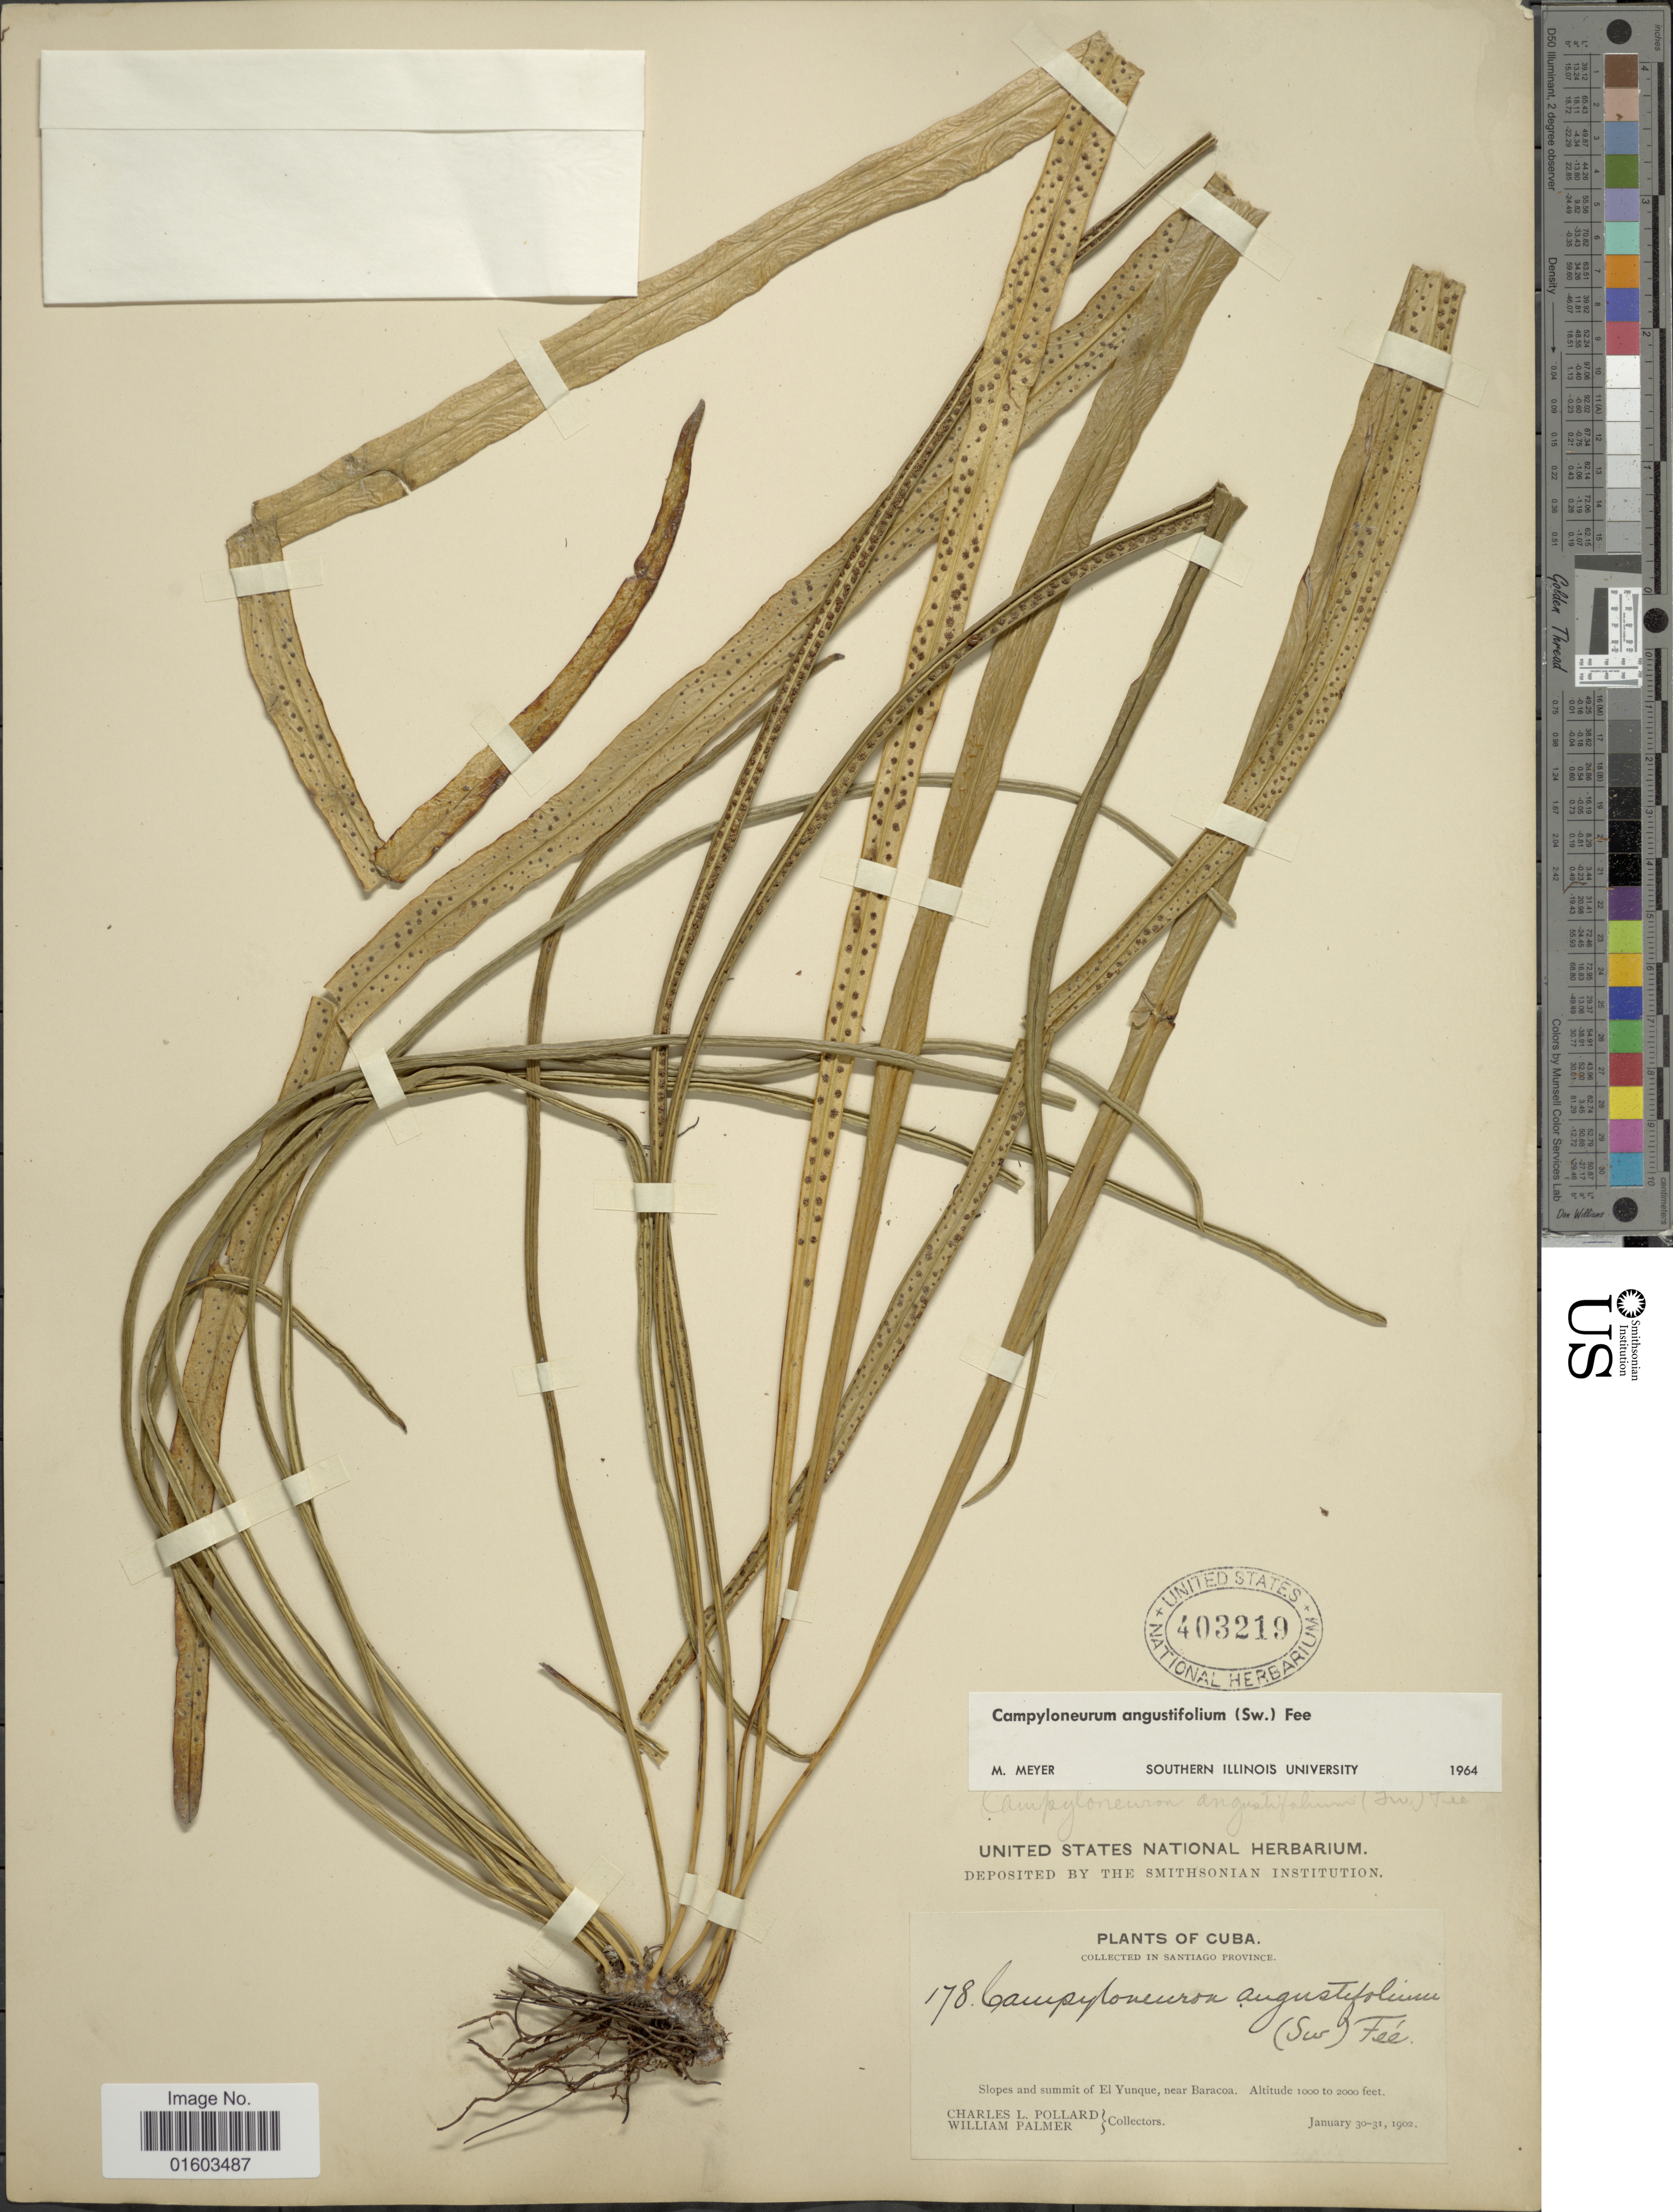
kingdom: Plantae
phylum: Tracheophyta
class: Polypodiopsida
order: Polypodiales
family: Polypodiaceae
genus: Campyloneurum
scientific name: Campyloneurum angustifolium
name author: (Sw.) Fée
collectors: C. L. Pollard & W. Palmer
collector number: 178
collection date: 1902-01-30/1902-01-31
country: Cuba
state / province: Santiago de Cuba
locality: Santiago Province, Slopes and summit of El Yunque, near Baracoa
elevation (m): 305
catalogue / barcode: US 403219